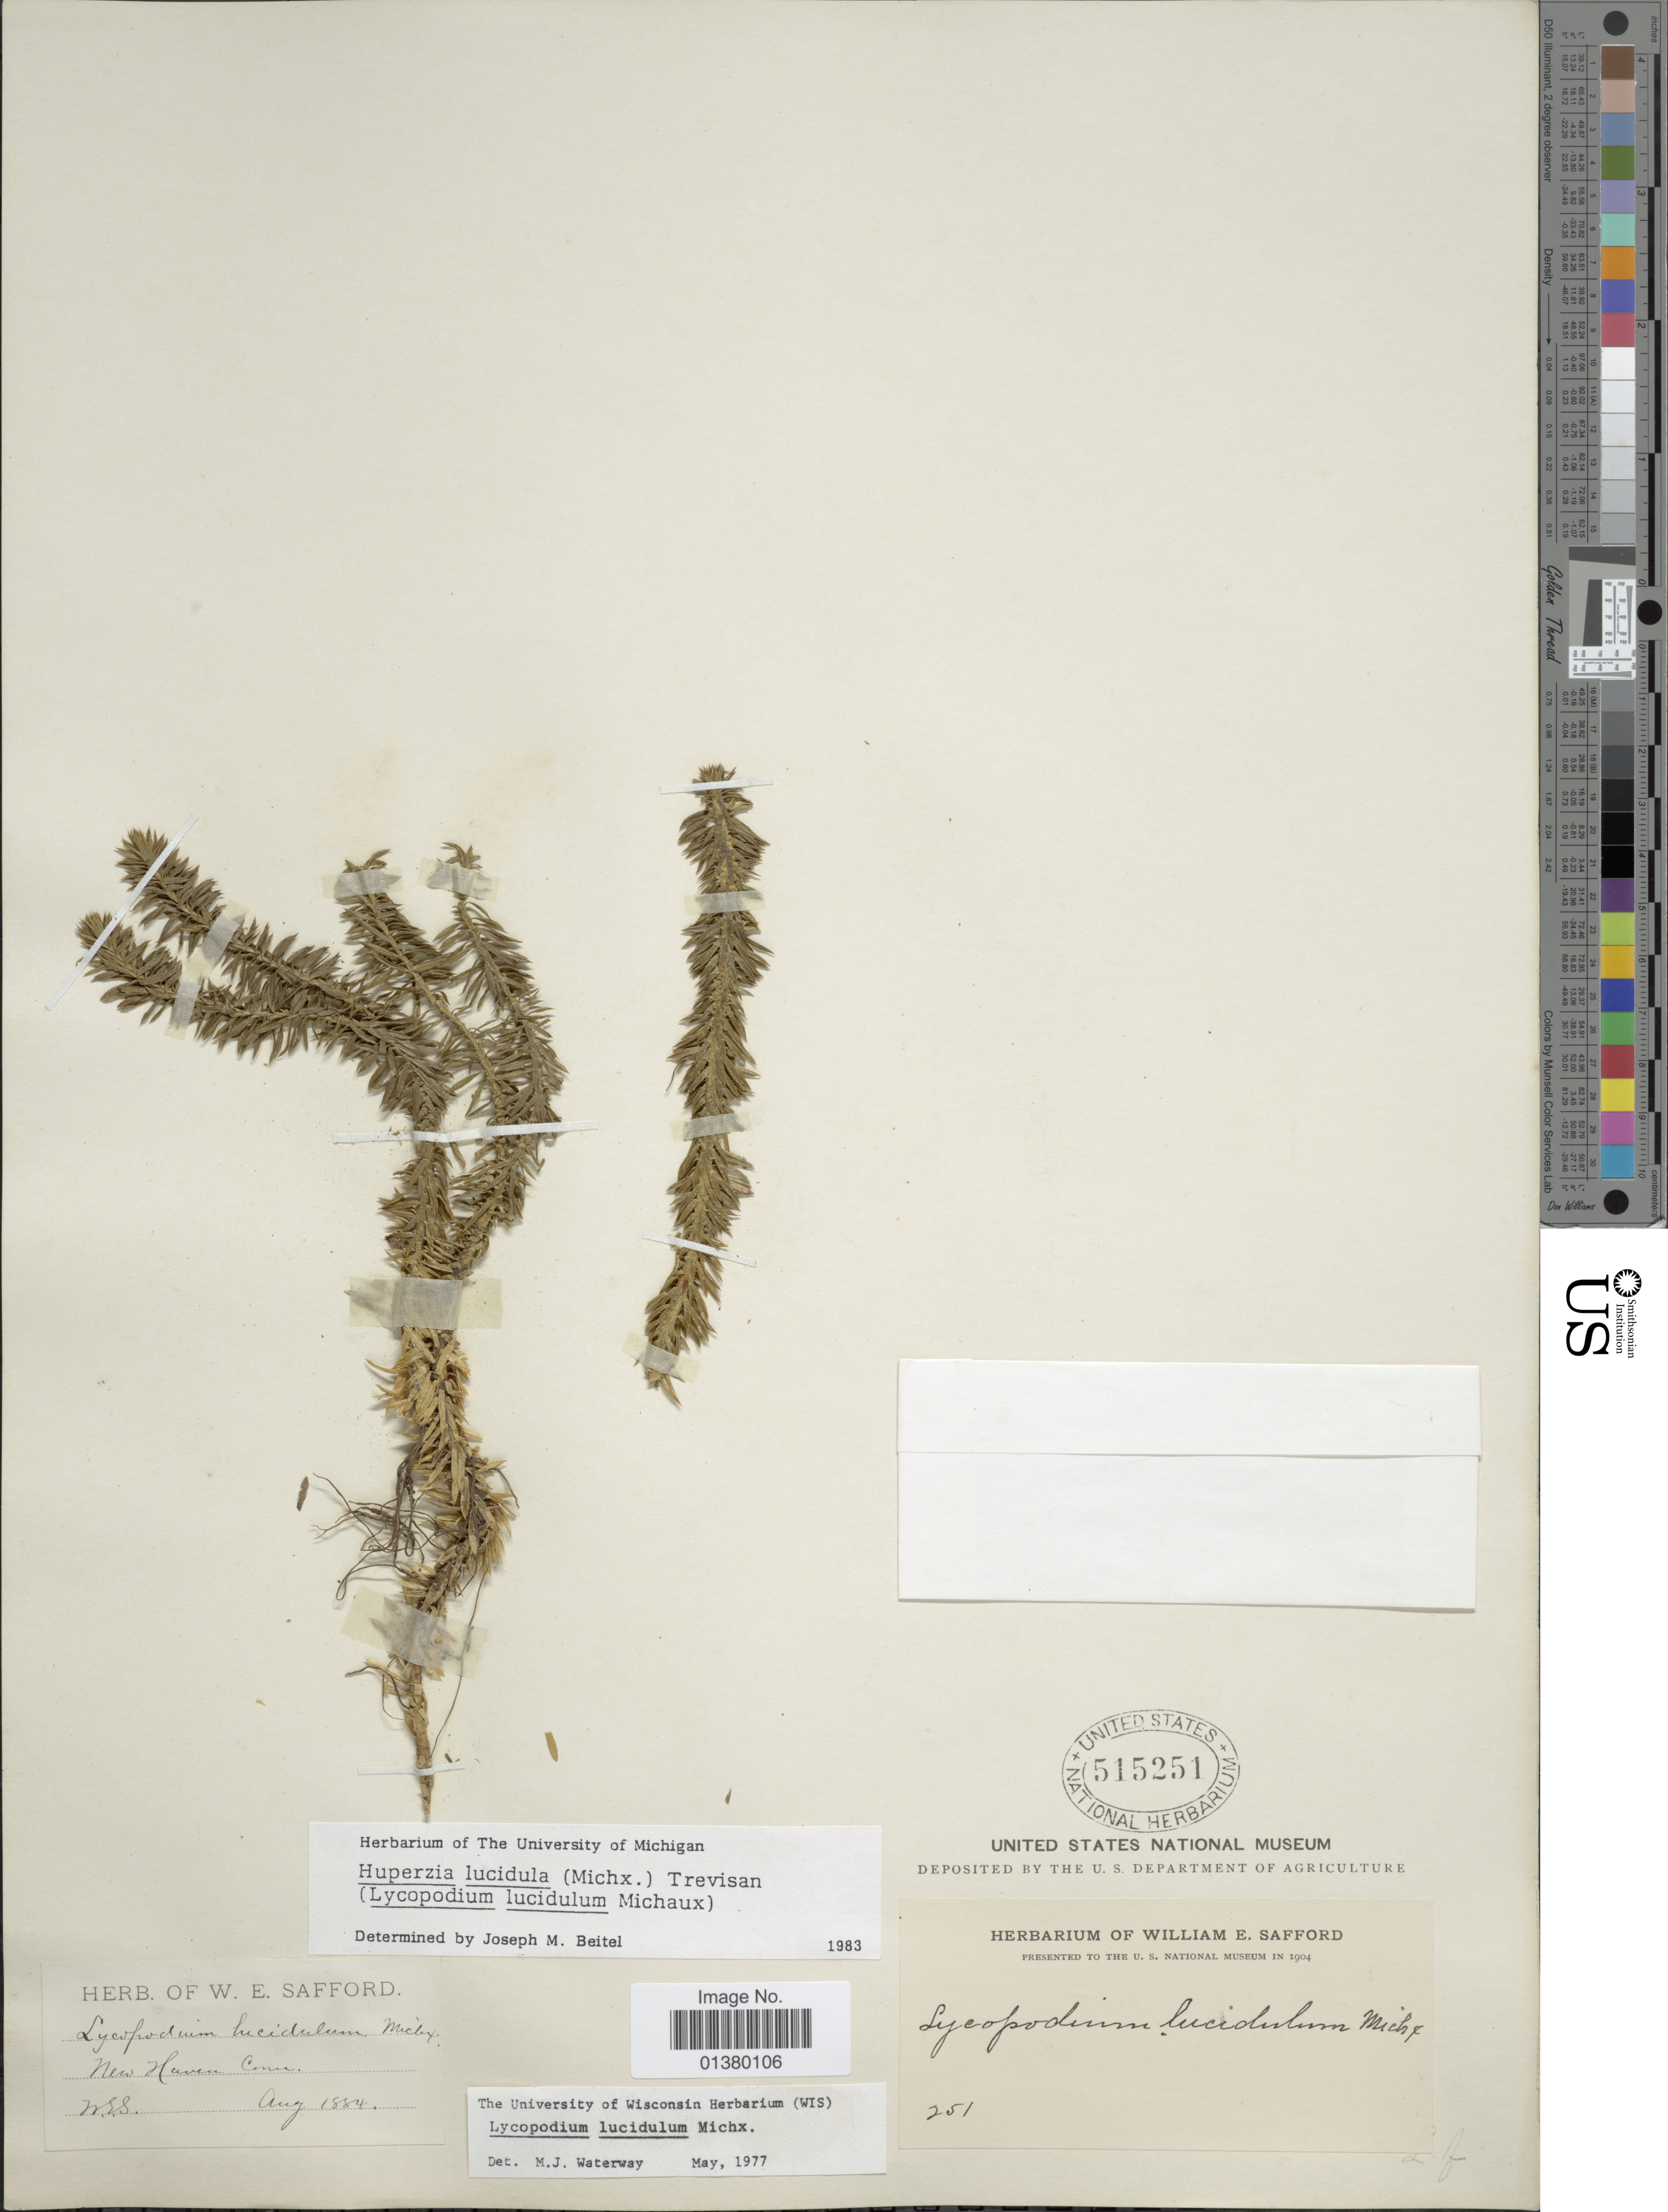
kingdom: Plantae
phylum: Tracheophyta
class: Lycopodiopsida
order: Lycopodiales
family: Lycopodiaceae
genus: Huperzia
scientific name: Huperzia lucidula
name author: (Michx.) Trevis.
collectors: W. E. Safford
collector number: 251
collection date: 1884-08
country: United States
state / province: Connecticut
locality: New haven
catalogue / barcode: US 515251